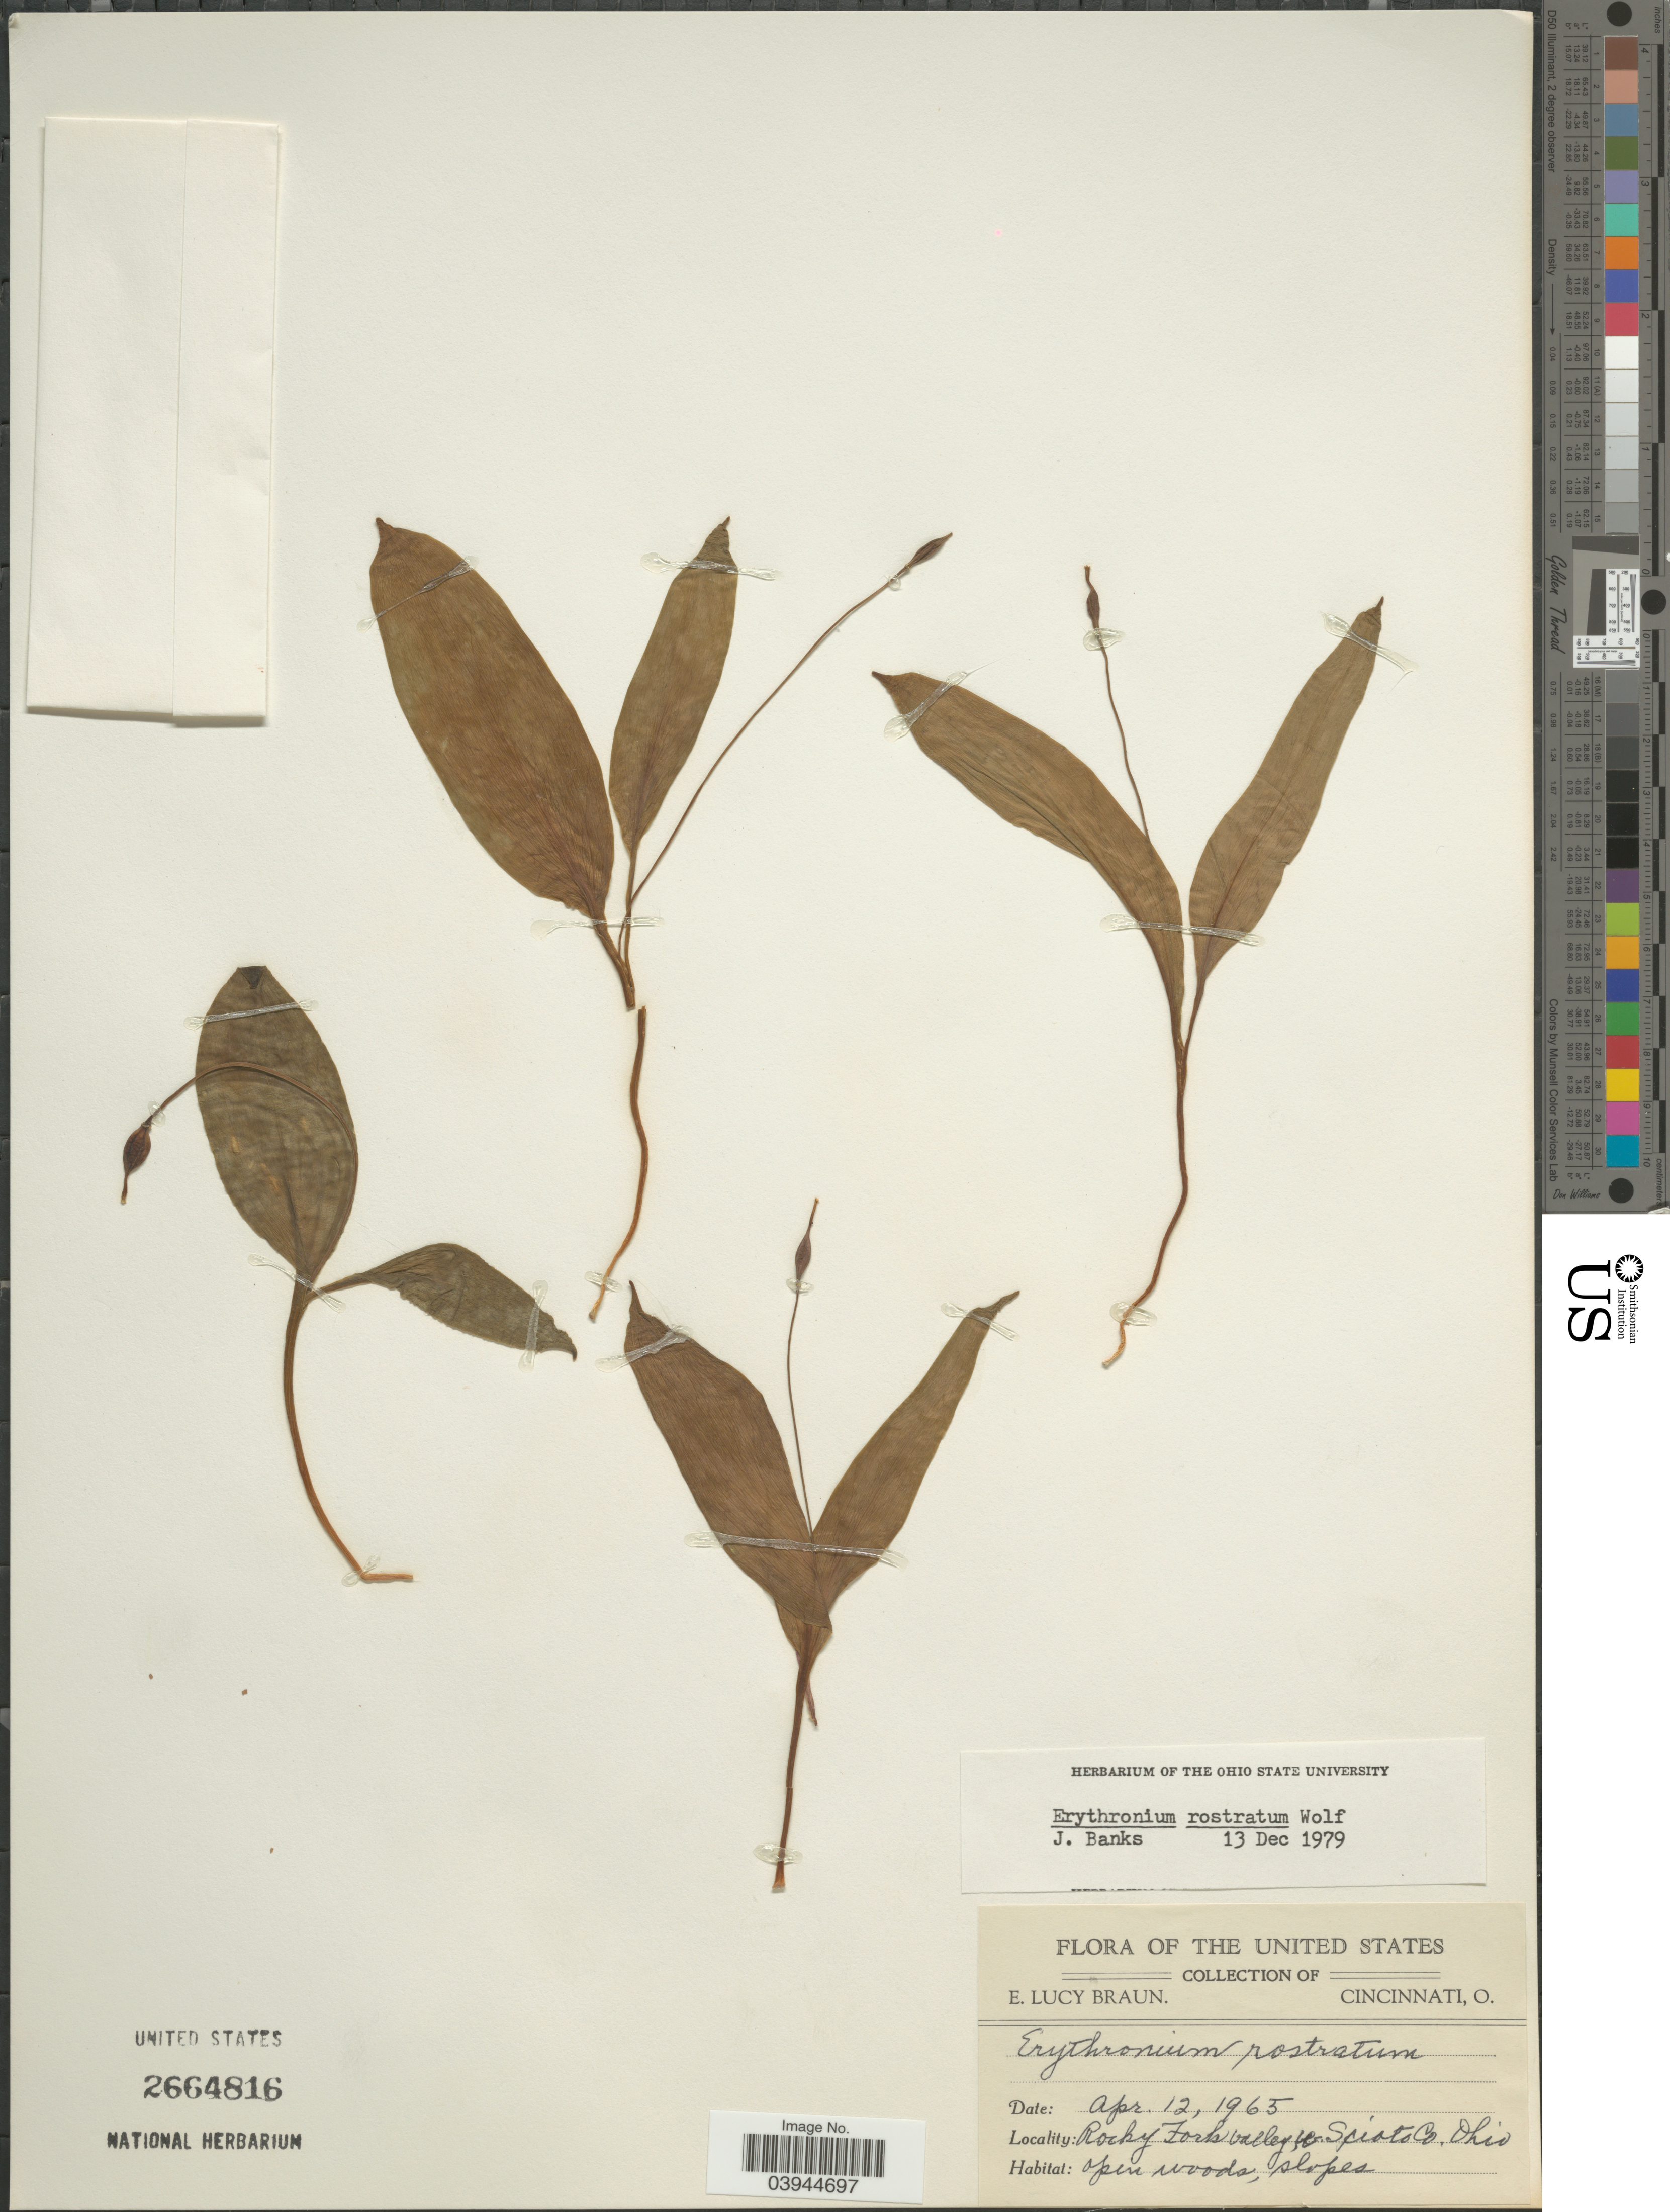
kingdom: Plantae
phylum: Tracheophyta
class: Liliopsida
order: Liliales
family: Liliaceae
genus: Erythronium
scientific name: Erythronium rostratum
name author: W. Wolf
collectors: E. L. Braun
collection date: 1965-04-12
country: United States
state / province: Ohio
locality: Rocky Fork Valley, w. Scioto Co.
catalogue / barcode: US 2664816